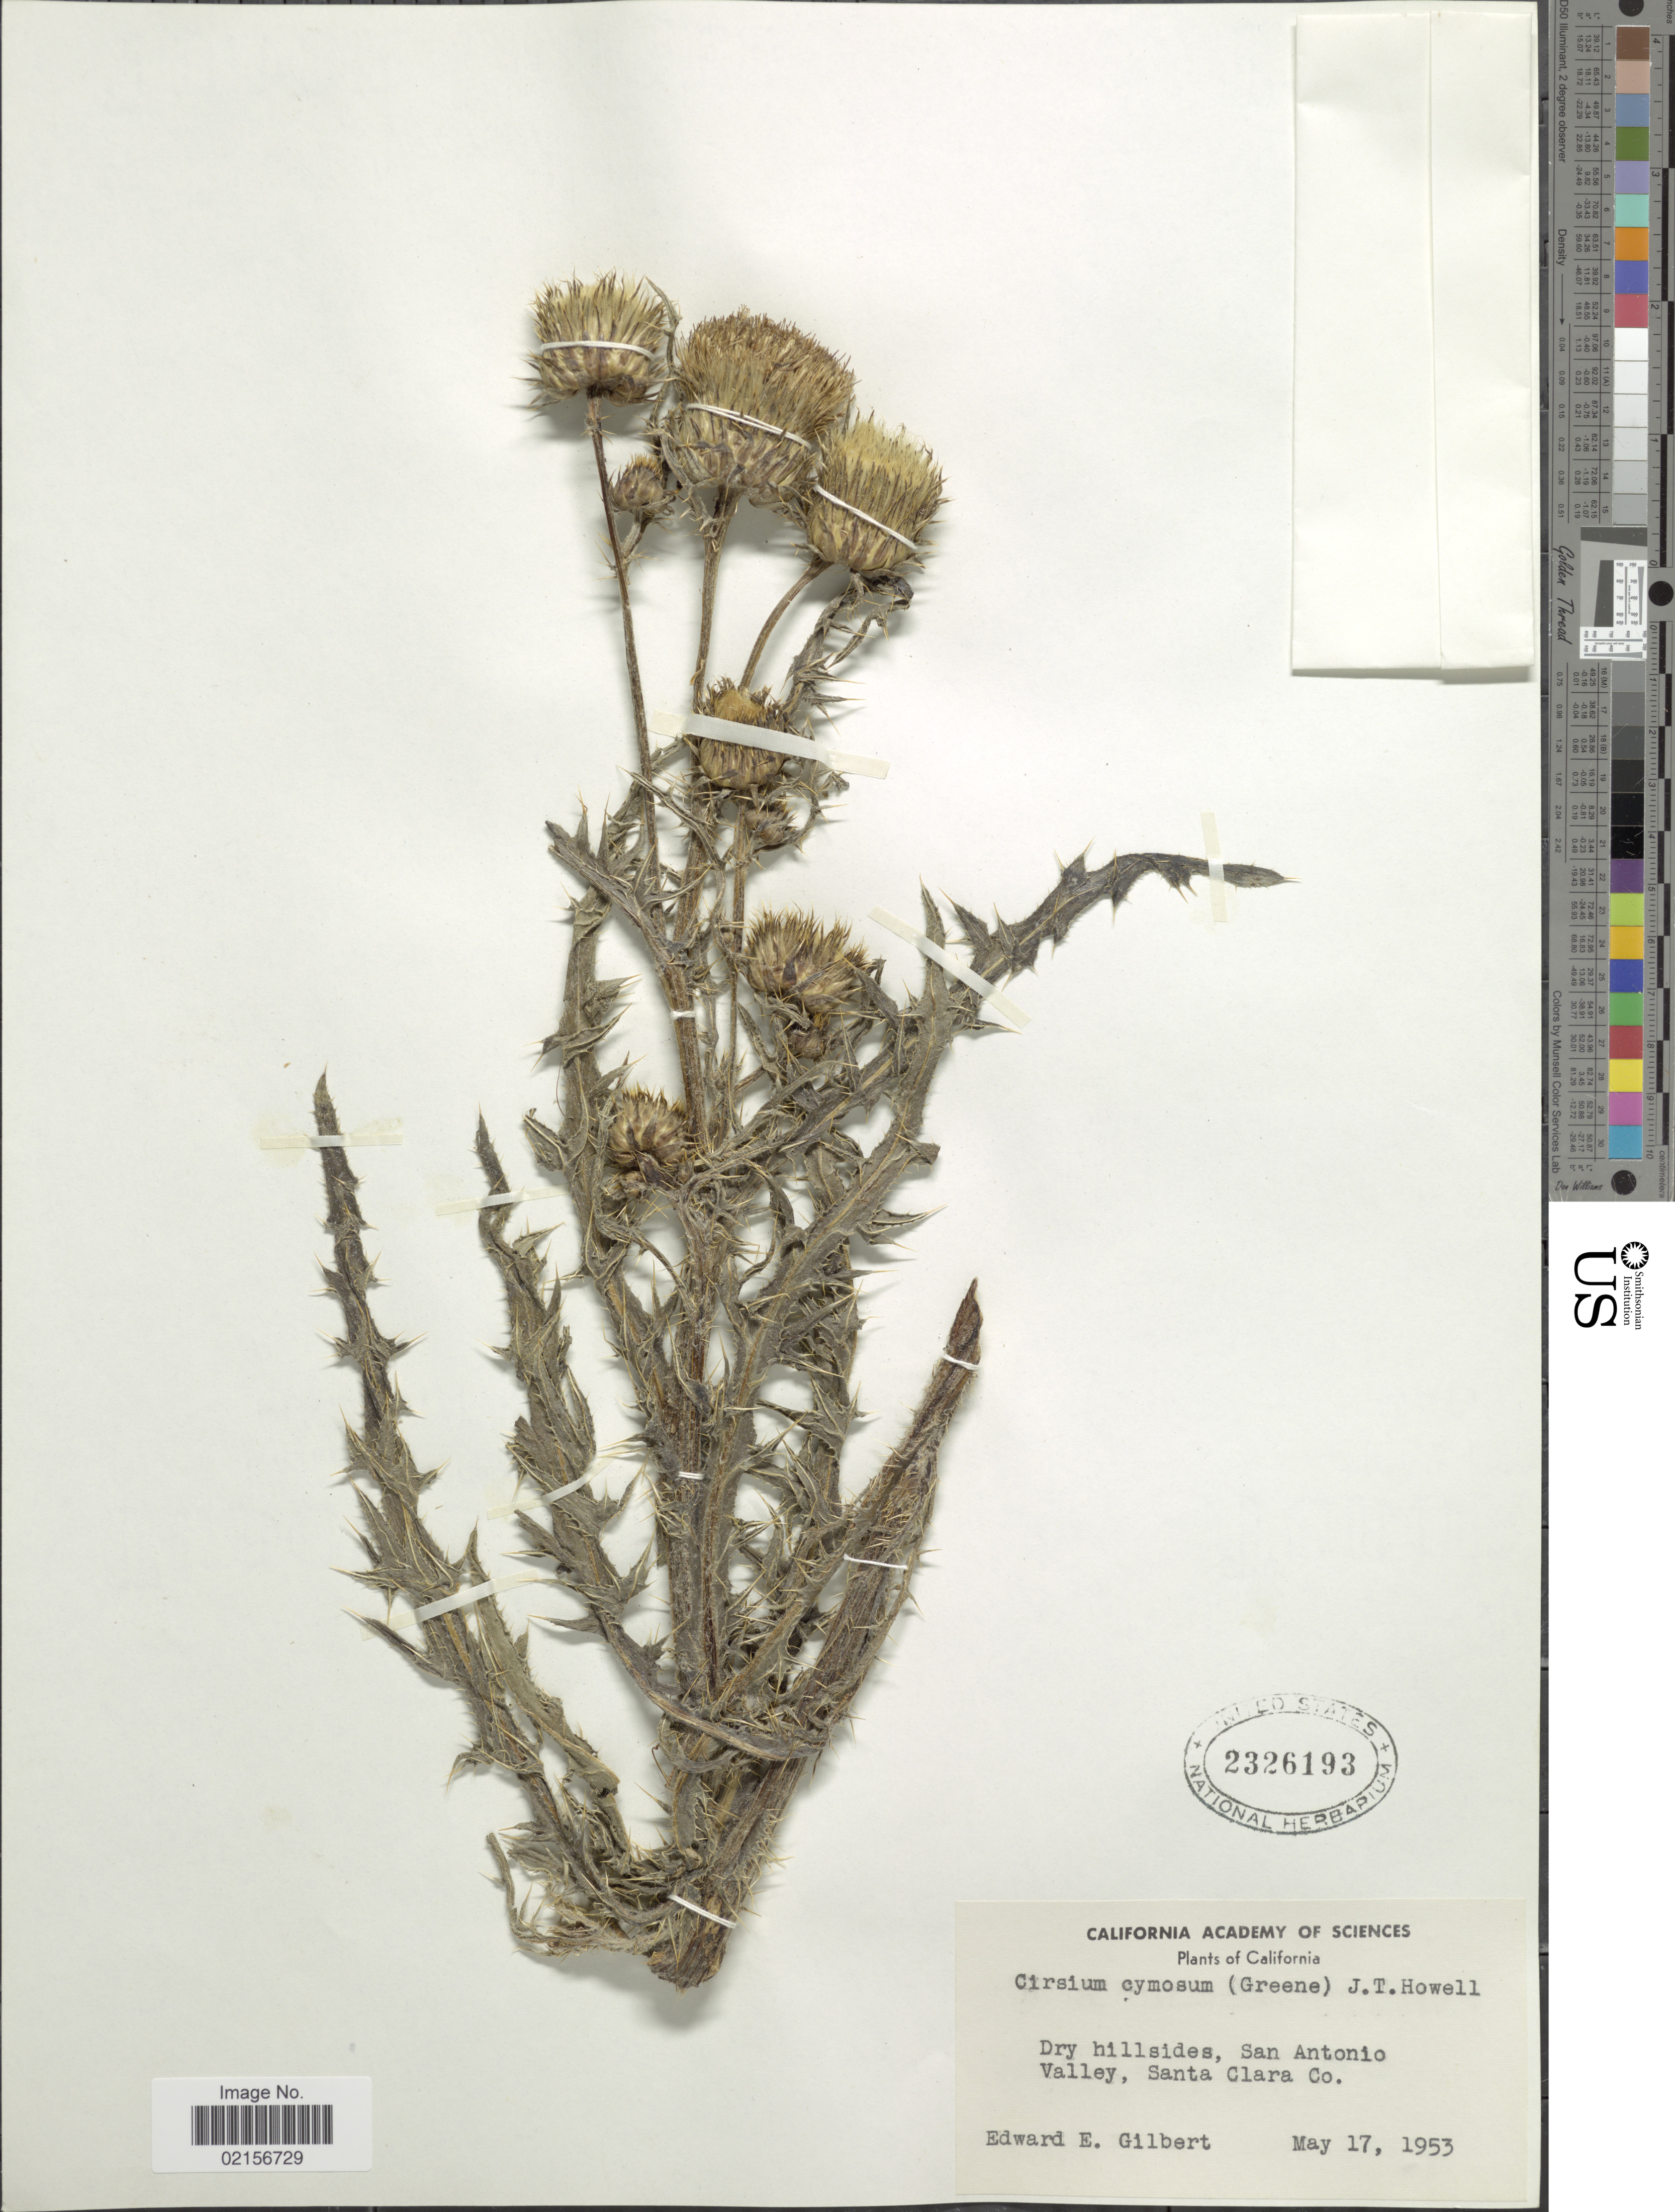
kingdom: Plantae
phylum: Tracheophyta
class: Magnoliopsida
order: Asterales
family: Asteraceae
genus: Cirsium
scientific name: Cirsium cymosum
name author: (Greene) J.T. Howell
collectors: E. Gilbert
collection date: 1953-05-17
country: United States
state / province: California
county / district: Santa Clara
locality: Dry hillsides, San Antonio Valley, Santa Clara Co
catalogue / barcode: US 2326193